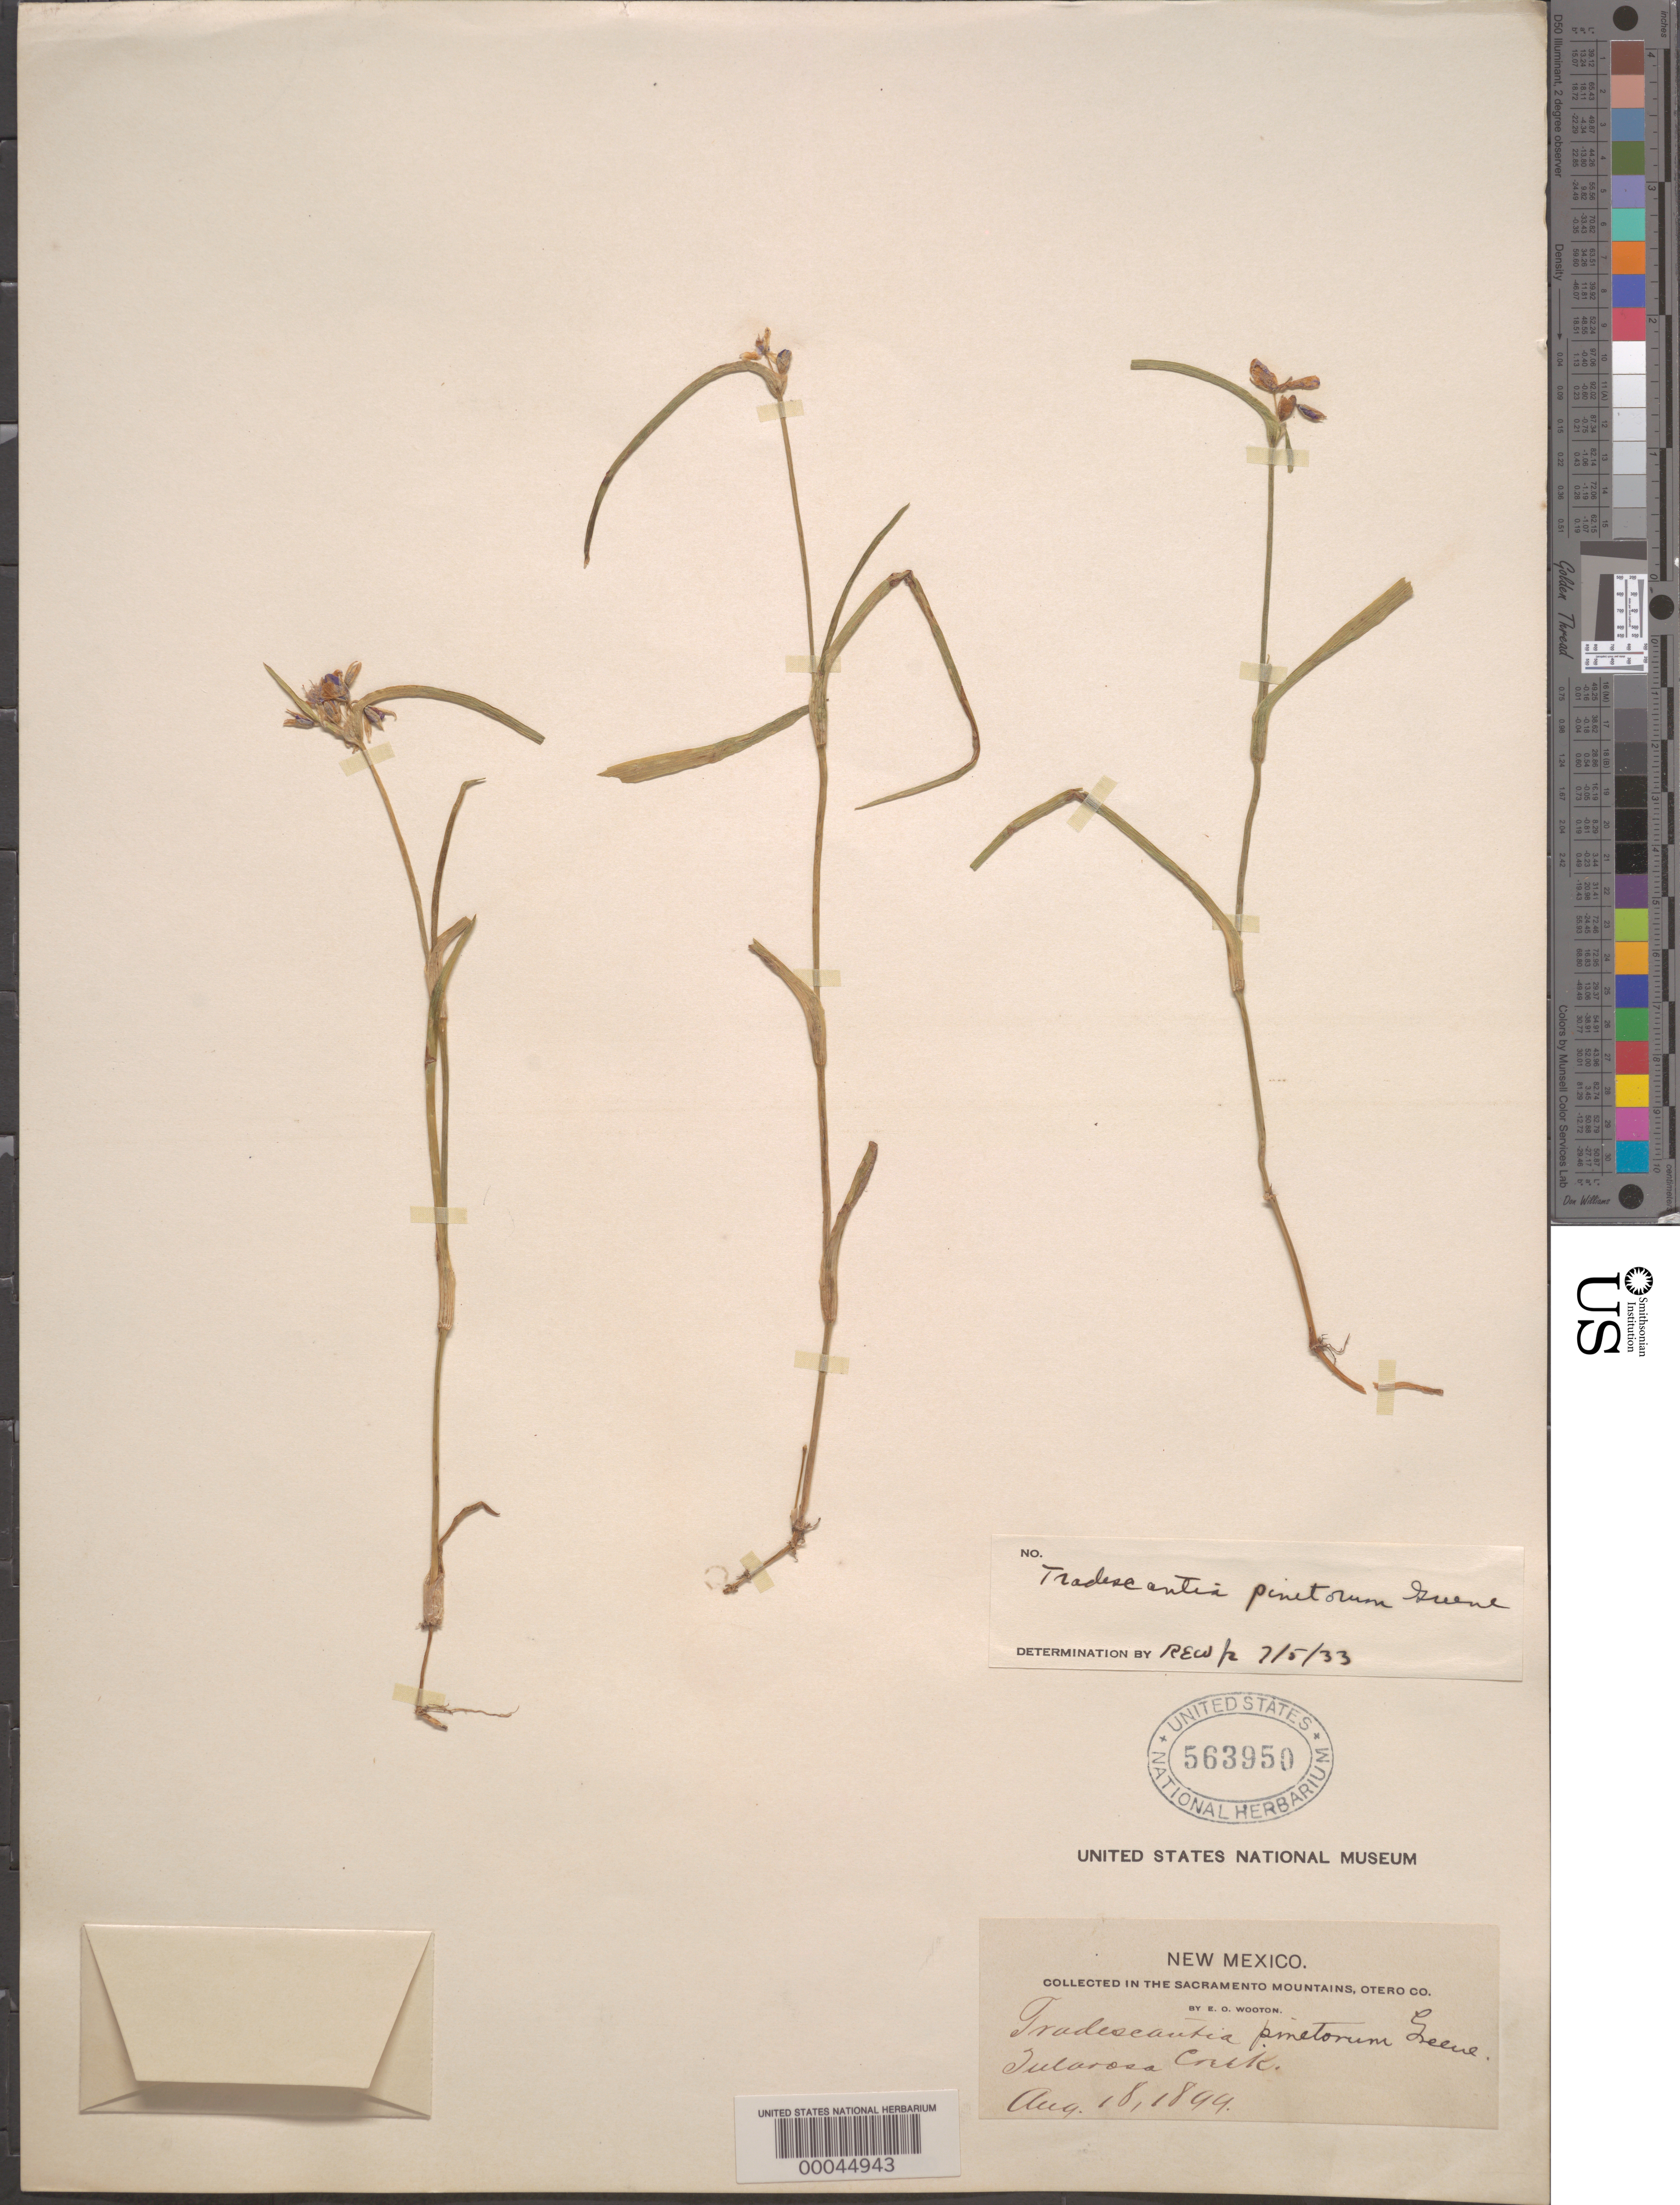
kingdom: Plantae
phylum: Tracheophyta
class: Liliopsida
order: Commelinales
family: Commelinaceae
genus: Tradescantia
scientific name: Tradescantia pinetorum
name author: Greene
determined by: Woodward, R. E.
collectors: E. O. Wooton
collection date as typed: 18 Aug 1899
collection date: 1899-08-18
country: United States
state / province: New Mexico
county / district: Otero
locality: Tularosa creek, sacramento mts.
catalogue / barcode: US 563950